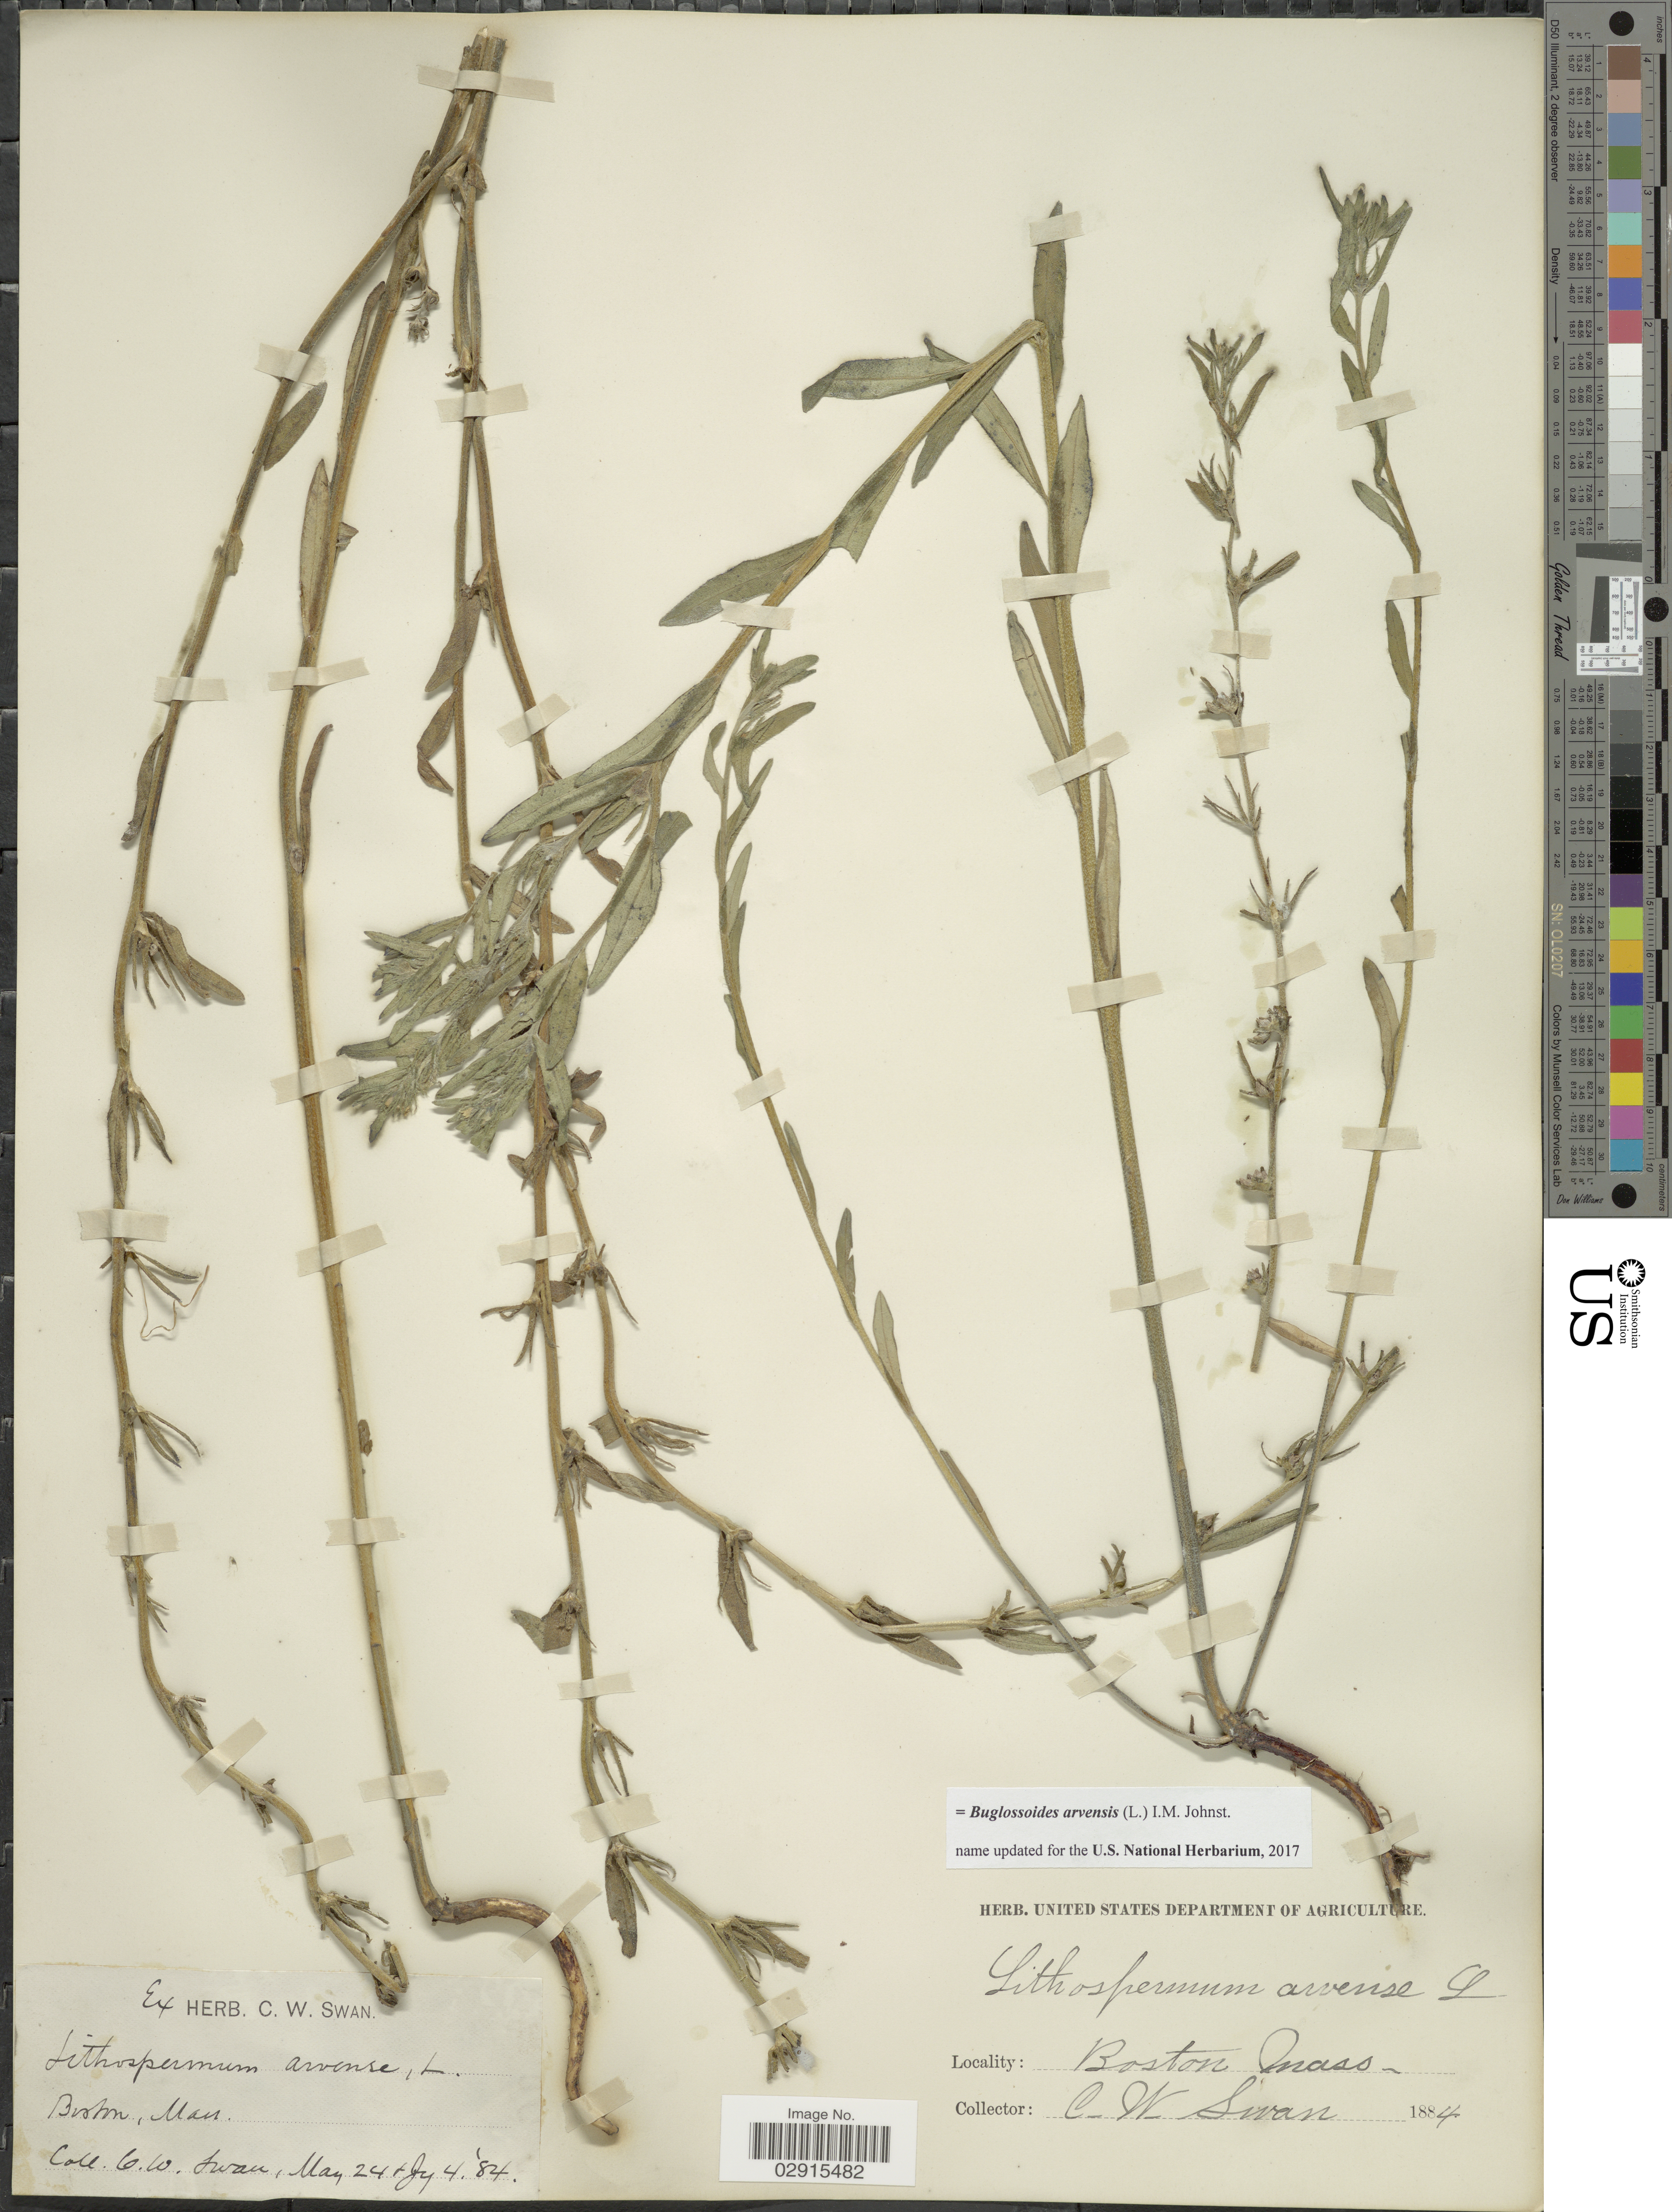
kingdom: Plantae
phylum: Tracheophyta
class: Magnoliopsida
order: Boraginales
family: Boraginaceae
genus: Buglossoides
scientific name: Buglossoides arvensis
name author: (L.) I.M. Johnst.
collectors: C. Swan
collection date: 1884-05-24/1884-07-04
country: United States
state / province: Massachusetts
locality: Boston.